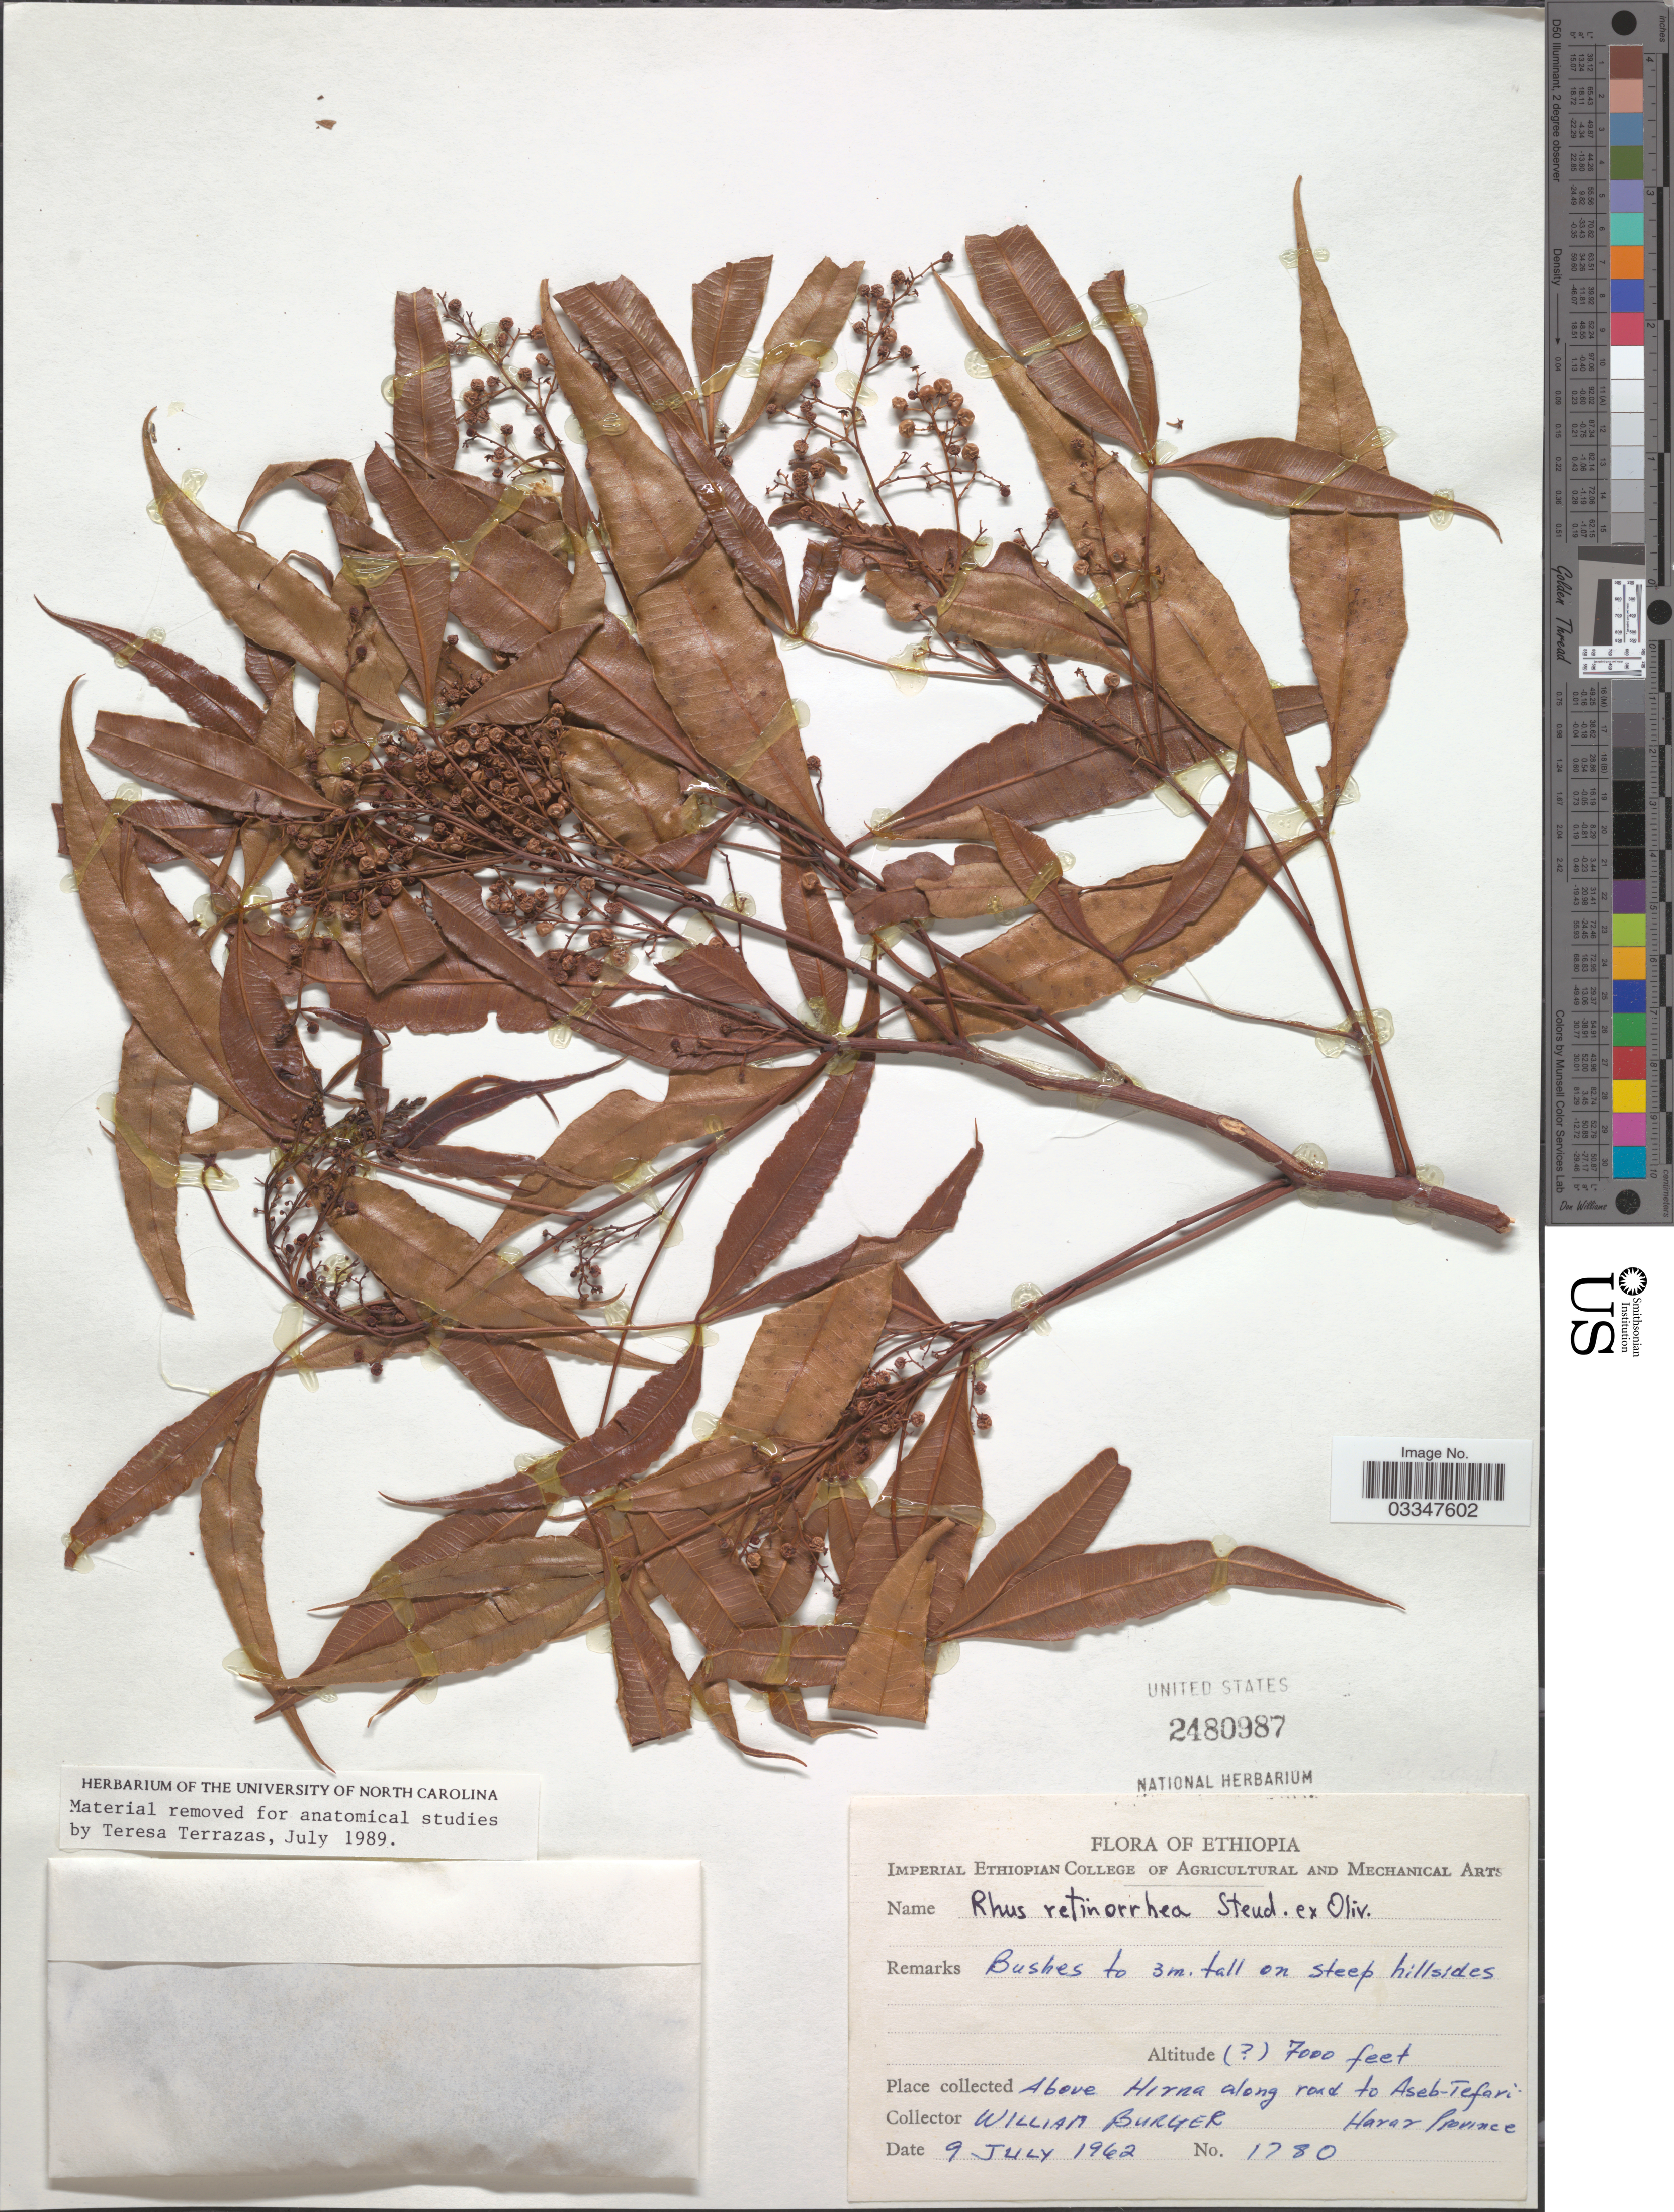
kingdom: Plantae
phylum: Tracheophyta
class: Magnoliopsida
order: Sapindales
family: Anacardiaceae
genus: Rhus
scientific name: Rhus retinorrhoea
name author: Steud. ex Oliv.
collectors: W. Burger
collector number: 1780*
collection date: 1962-07-09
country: Ethiopia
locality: Above Hirna along road to Aseb-Tefari. Harar Province.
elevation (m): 2134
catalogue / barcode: US 2480987